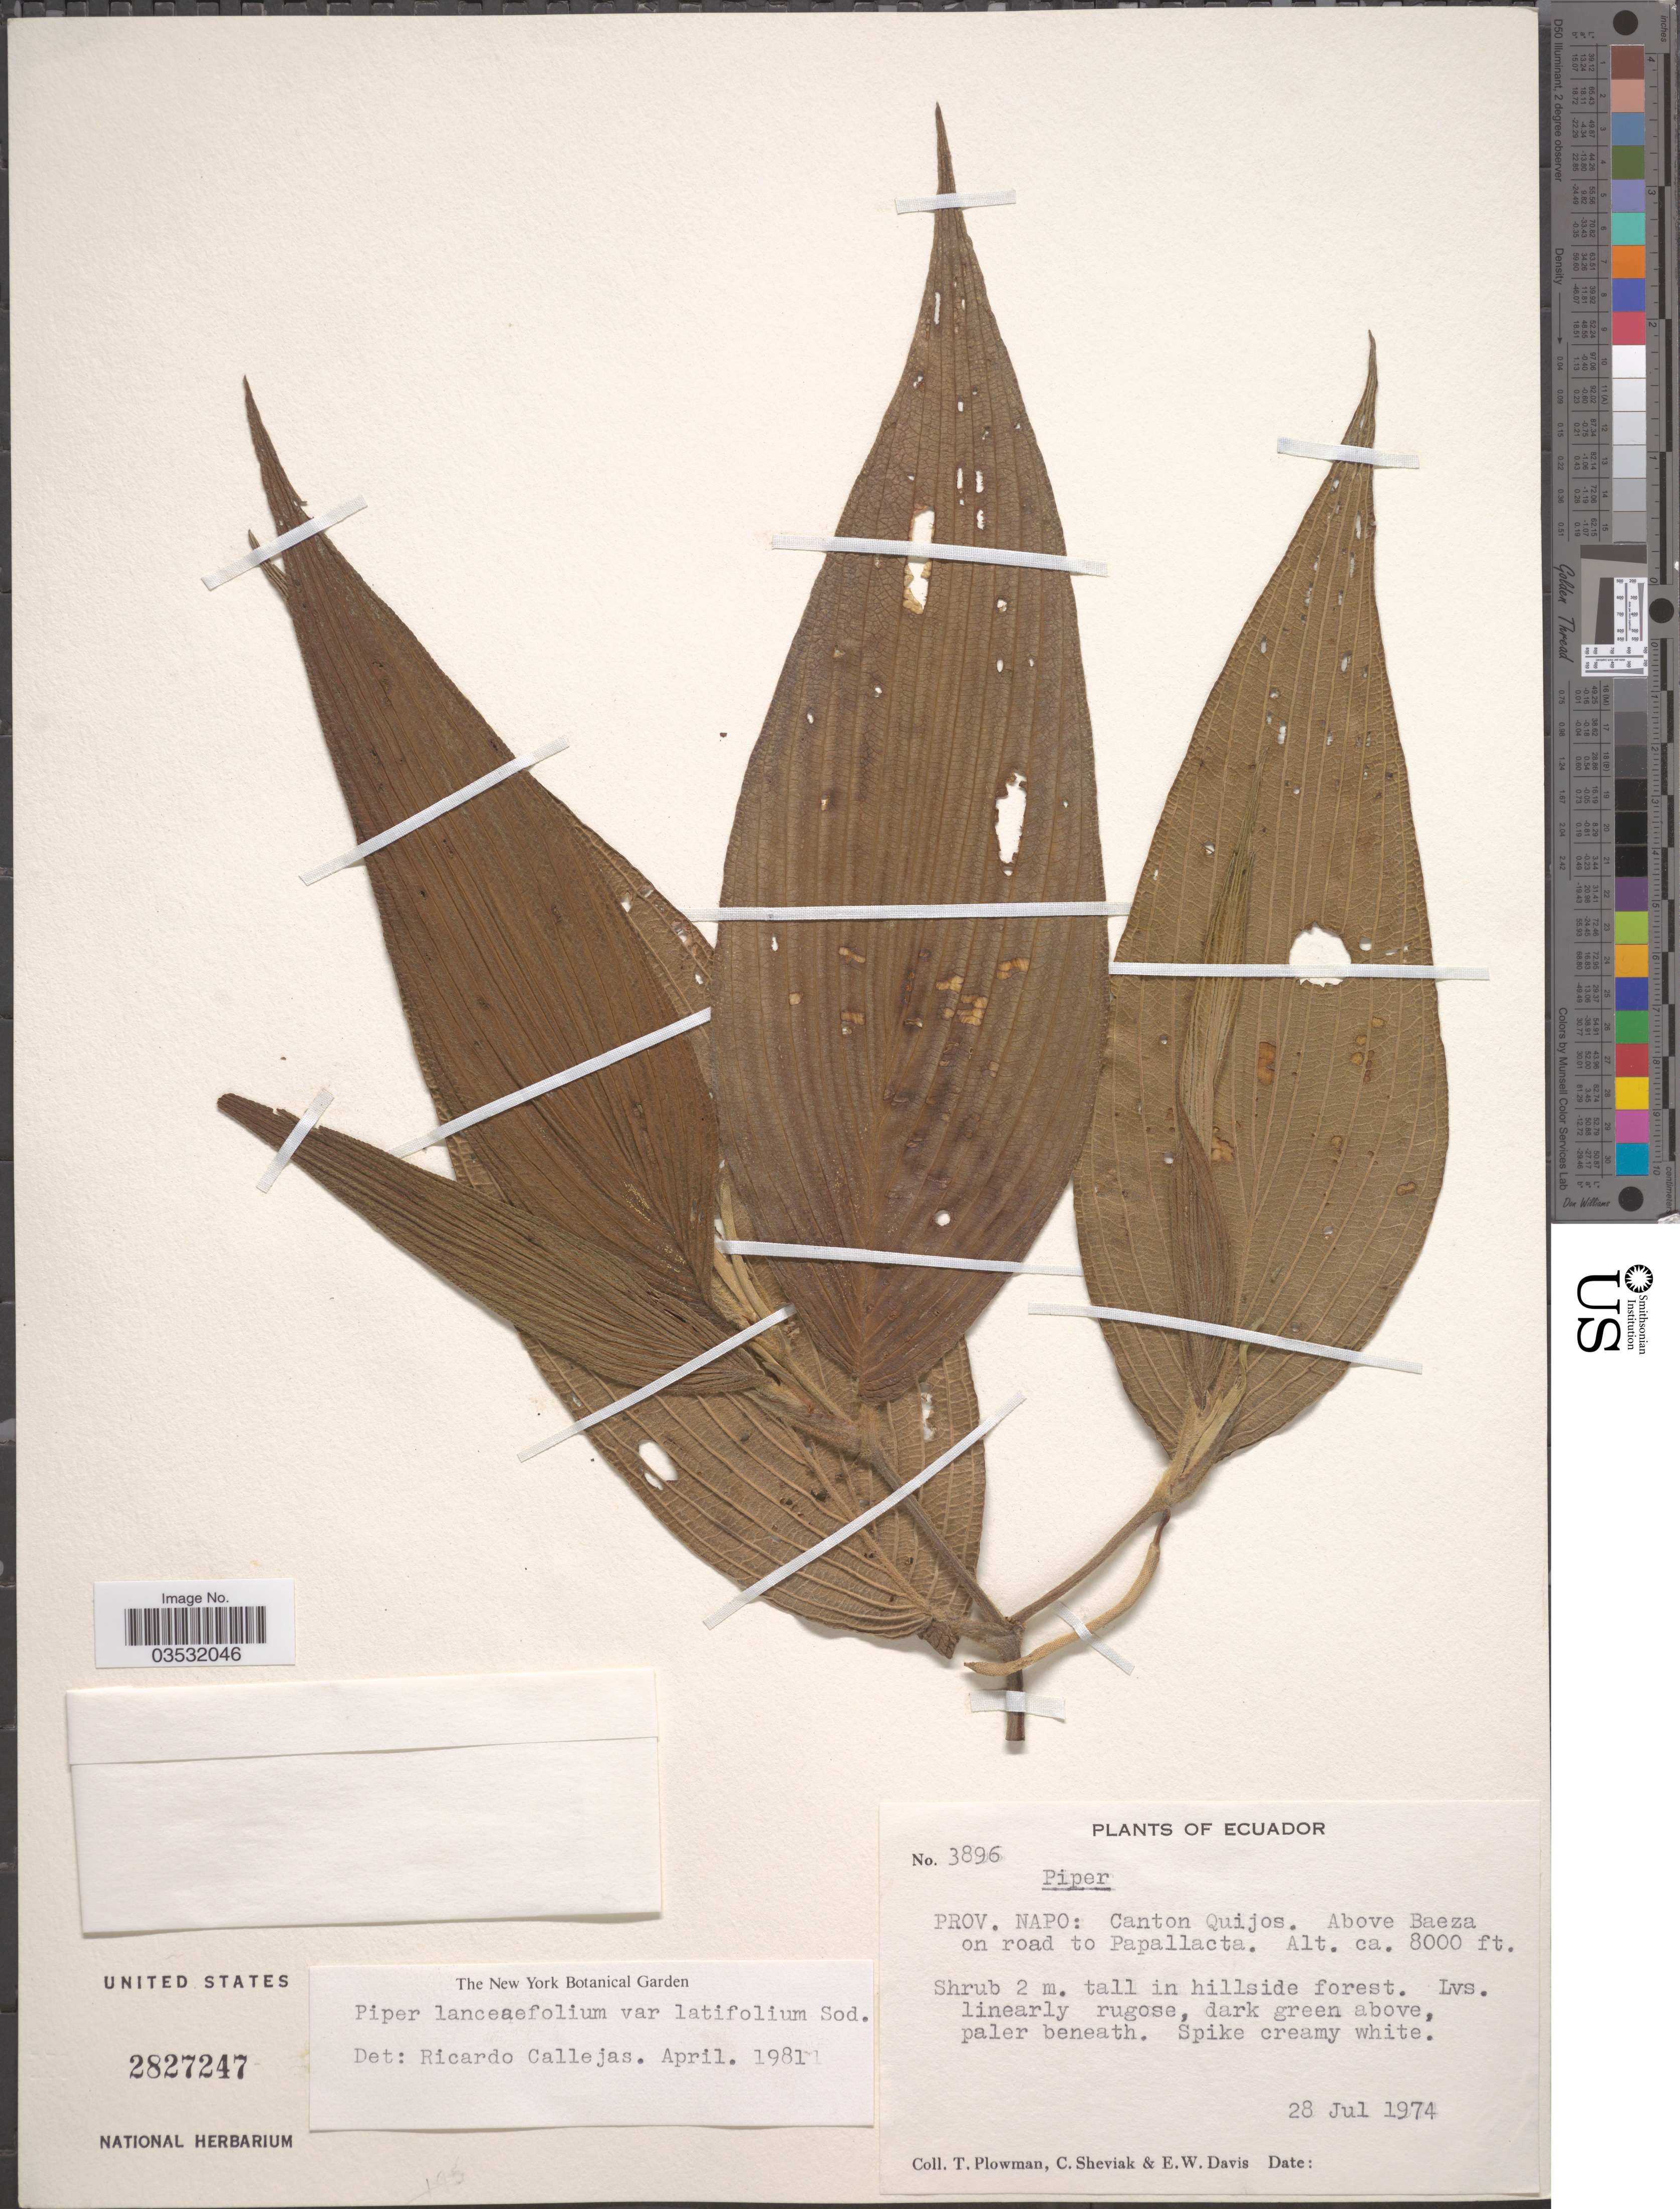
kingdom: Plantae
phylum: Tracheophyta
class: Magnoliopsida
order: Piperales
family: Piperaceae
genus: Piper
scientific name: Piper lanceifolium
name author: Kunth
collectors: T. Plowman, C. J. Sheviak & E. W. Davis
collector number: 3896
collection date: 1974-07-28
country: Ecuador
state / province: Napo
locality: Canton Quijos. Above Baeza on road to Papallacta.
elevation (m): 2438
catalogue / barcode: US 2827247